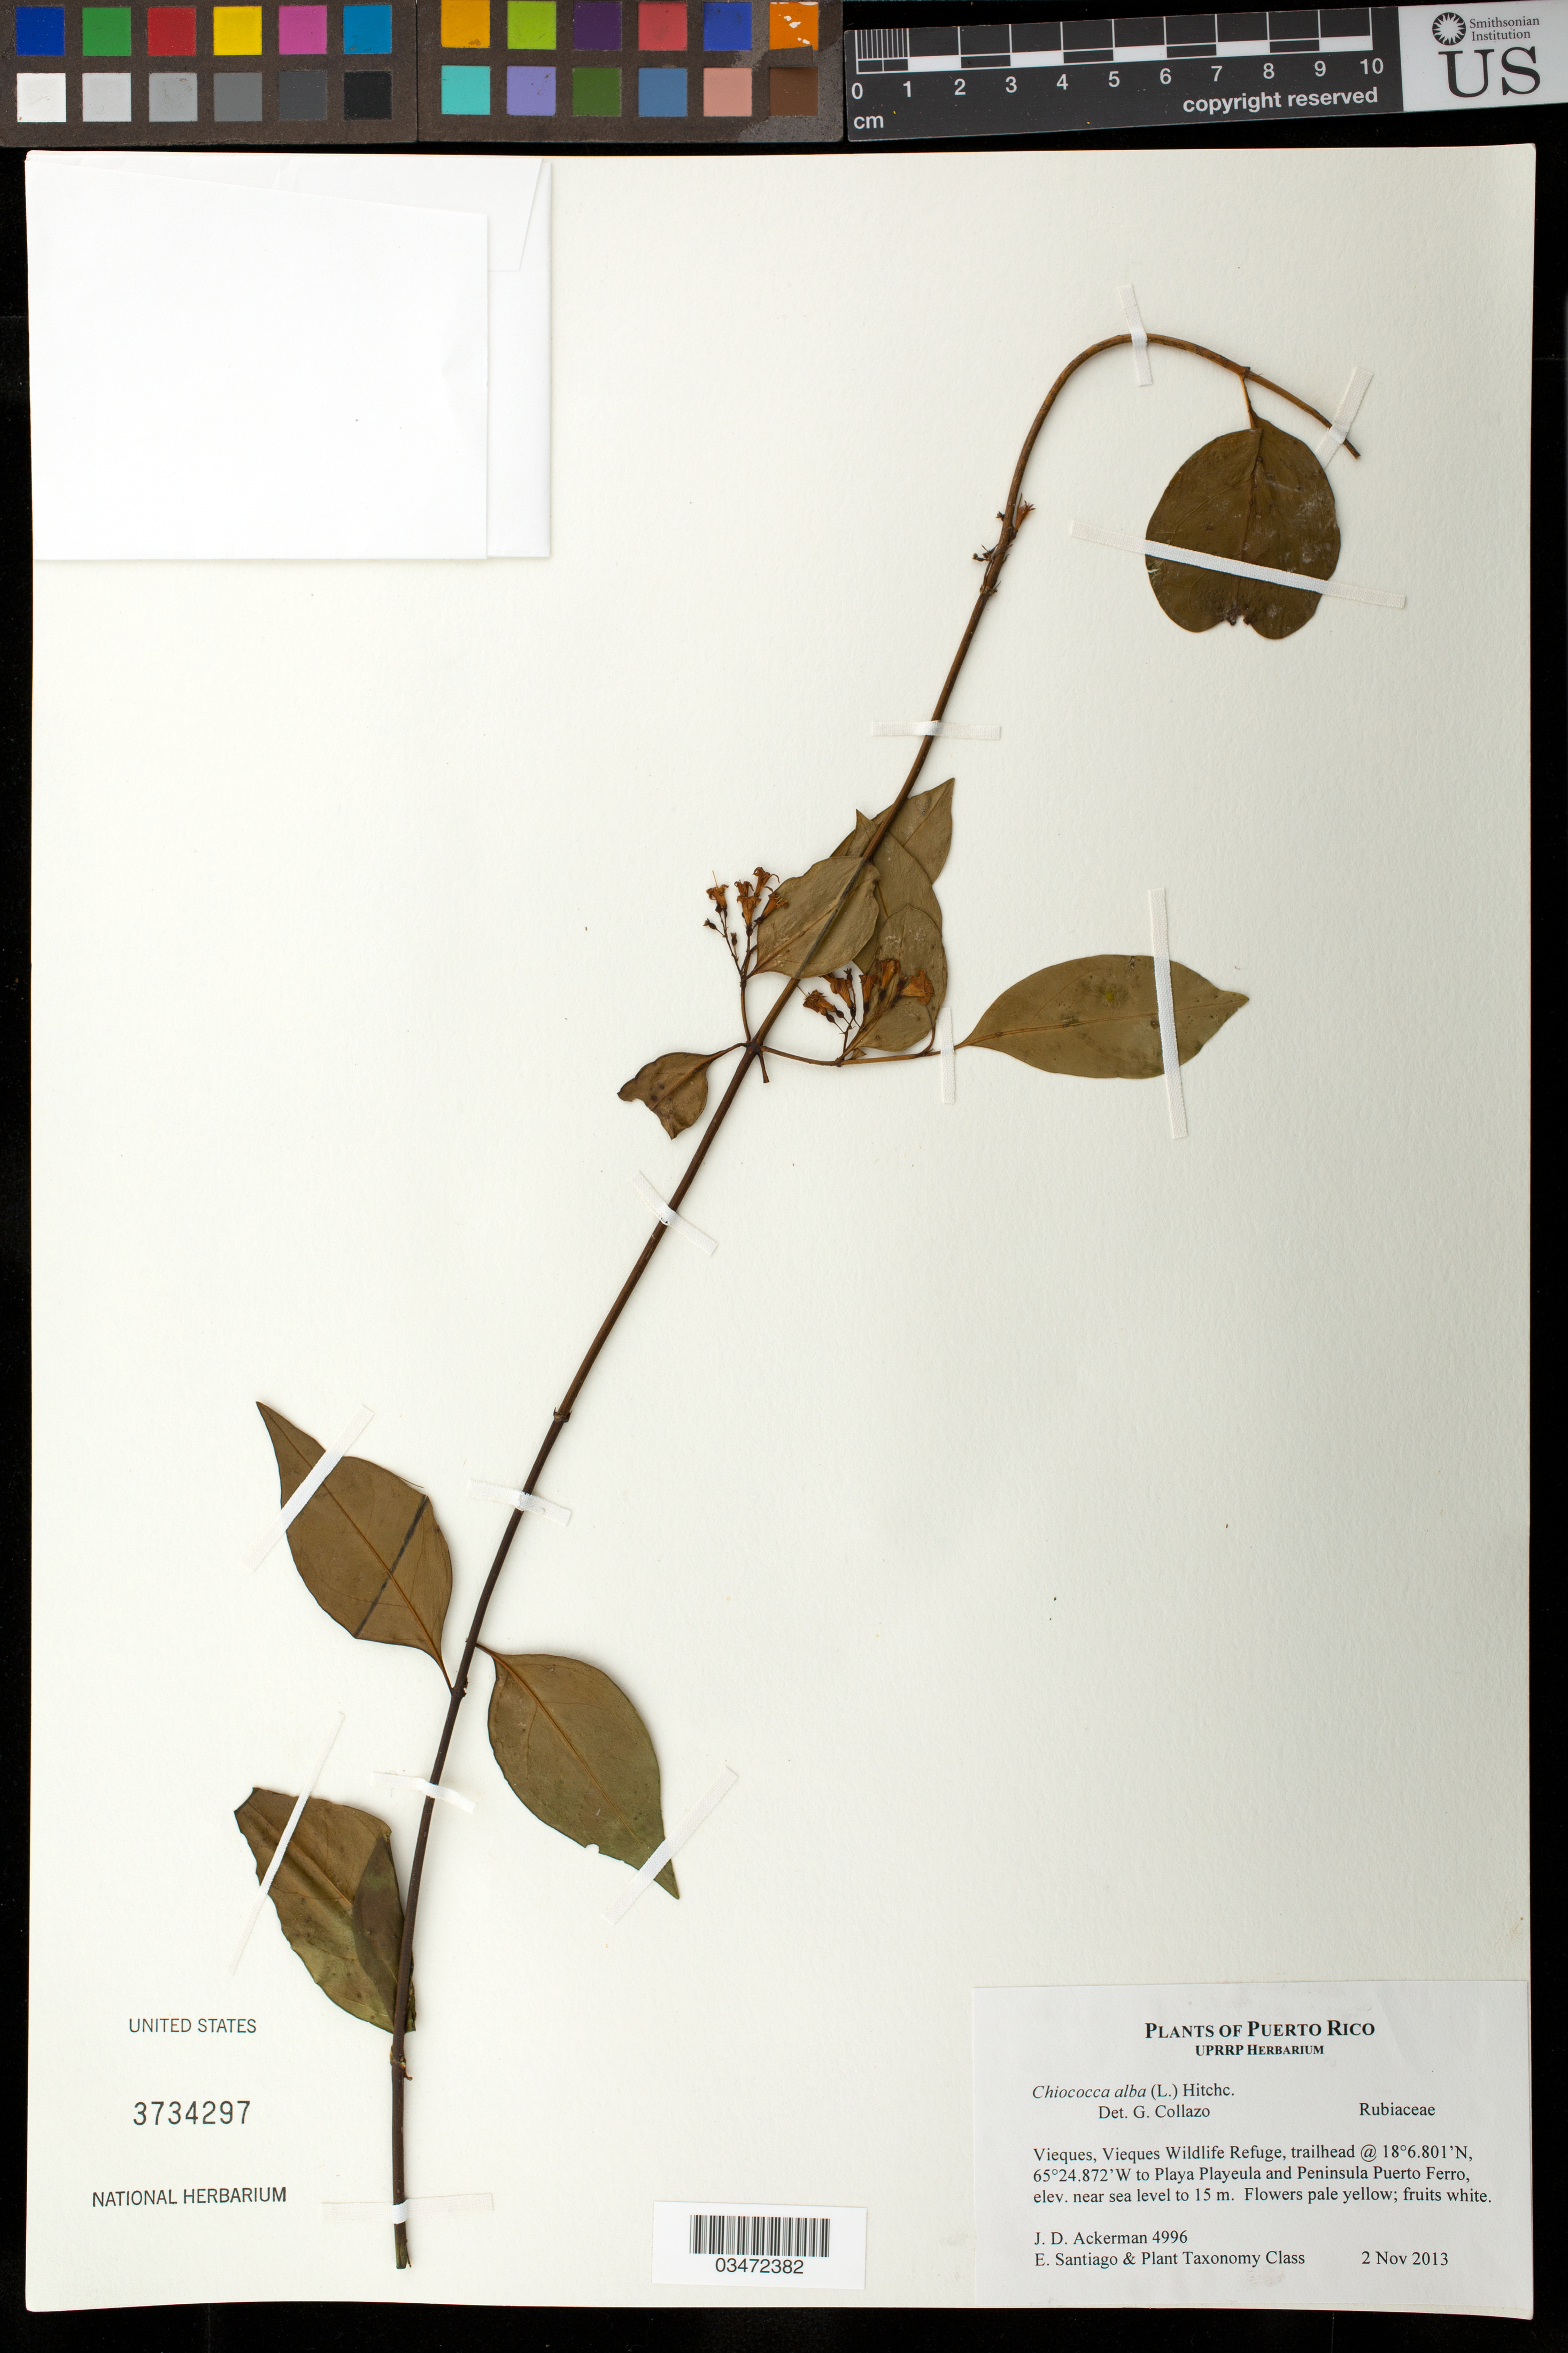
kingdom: Plantae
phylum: Tracheophyta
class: Magnoliopsida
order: Gentianales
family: Rubiaceae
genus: Chiococca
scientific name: Chiococca alba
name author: (L.) Hitchc.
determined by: Collazo, G.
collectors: J. D. Ackerman, E. Santiago & UPR Plant Taxonomy Class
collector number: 4996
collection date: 2013-11-02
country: Puerto Rico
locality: Vieques, Vieques Wildlife Refuge, trailhead to Playa Playeula and Puerto Ferro Peninsula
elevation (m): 0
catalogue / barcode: US 3734297